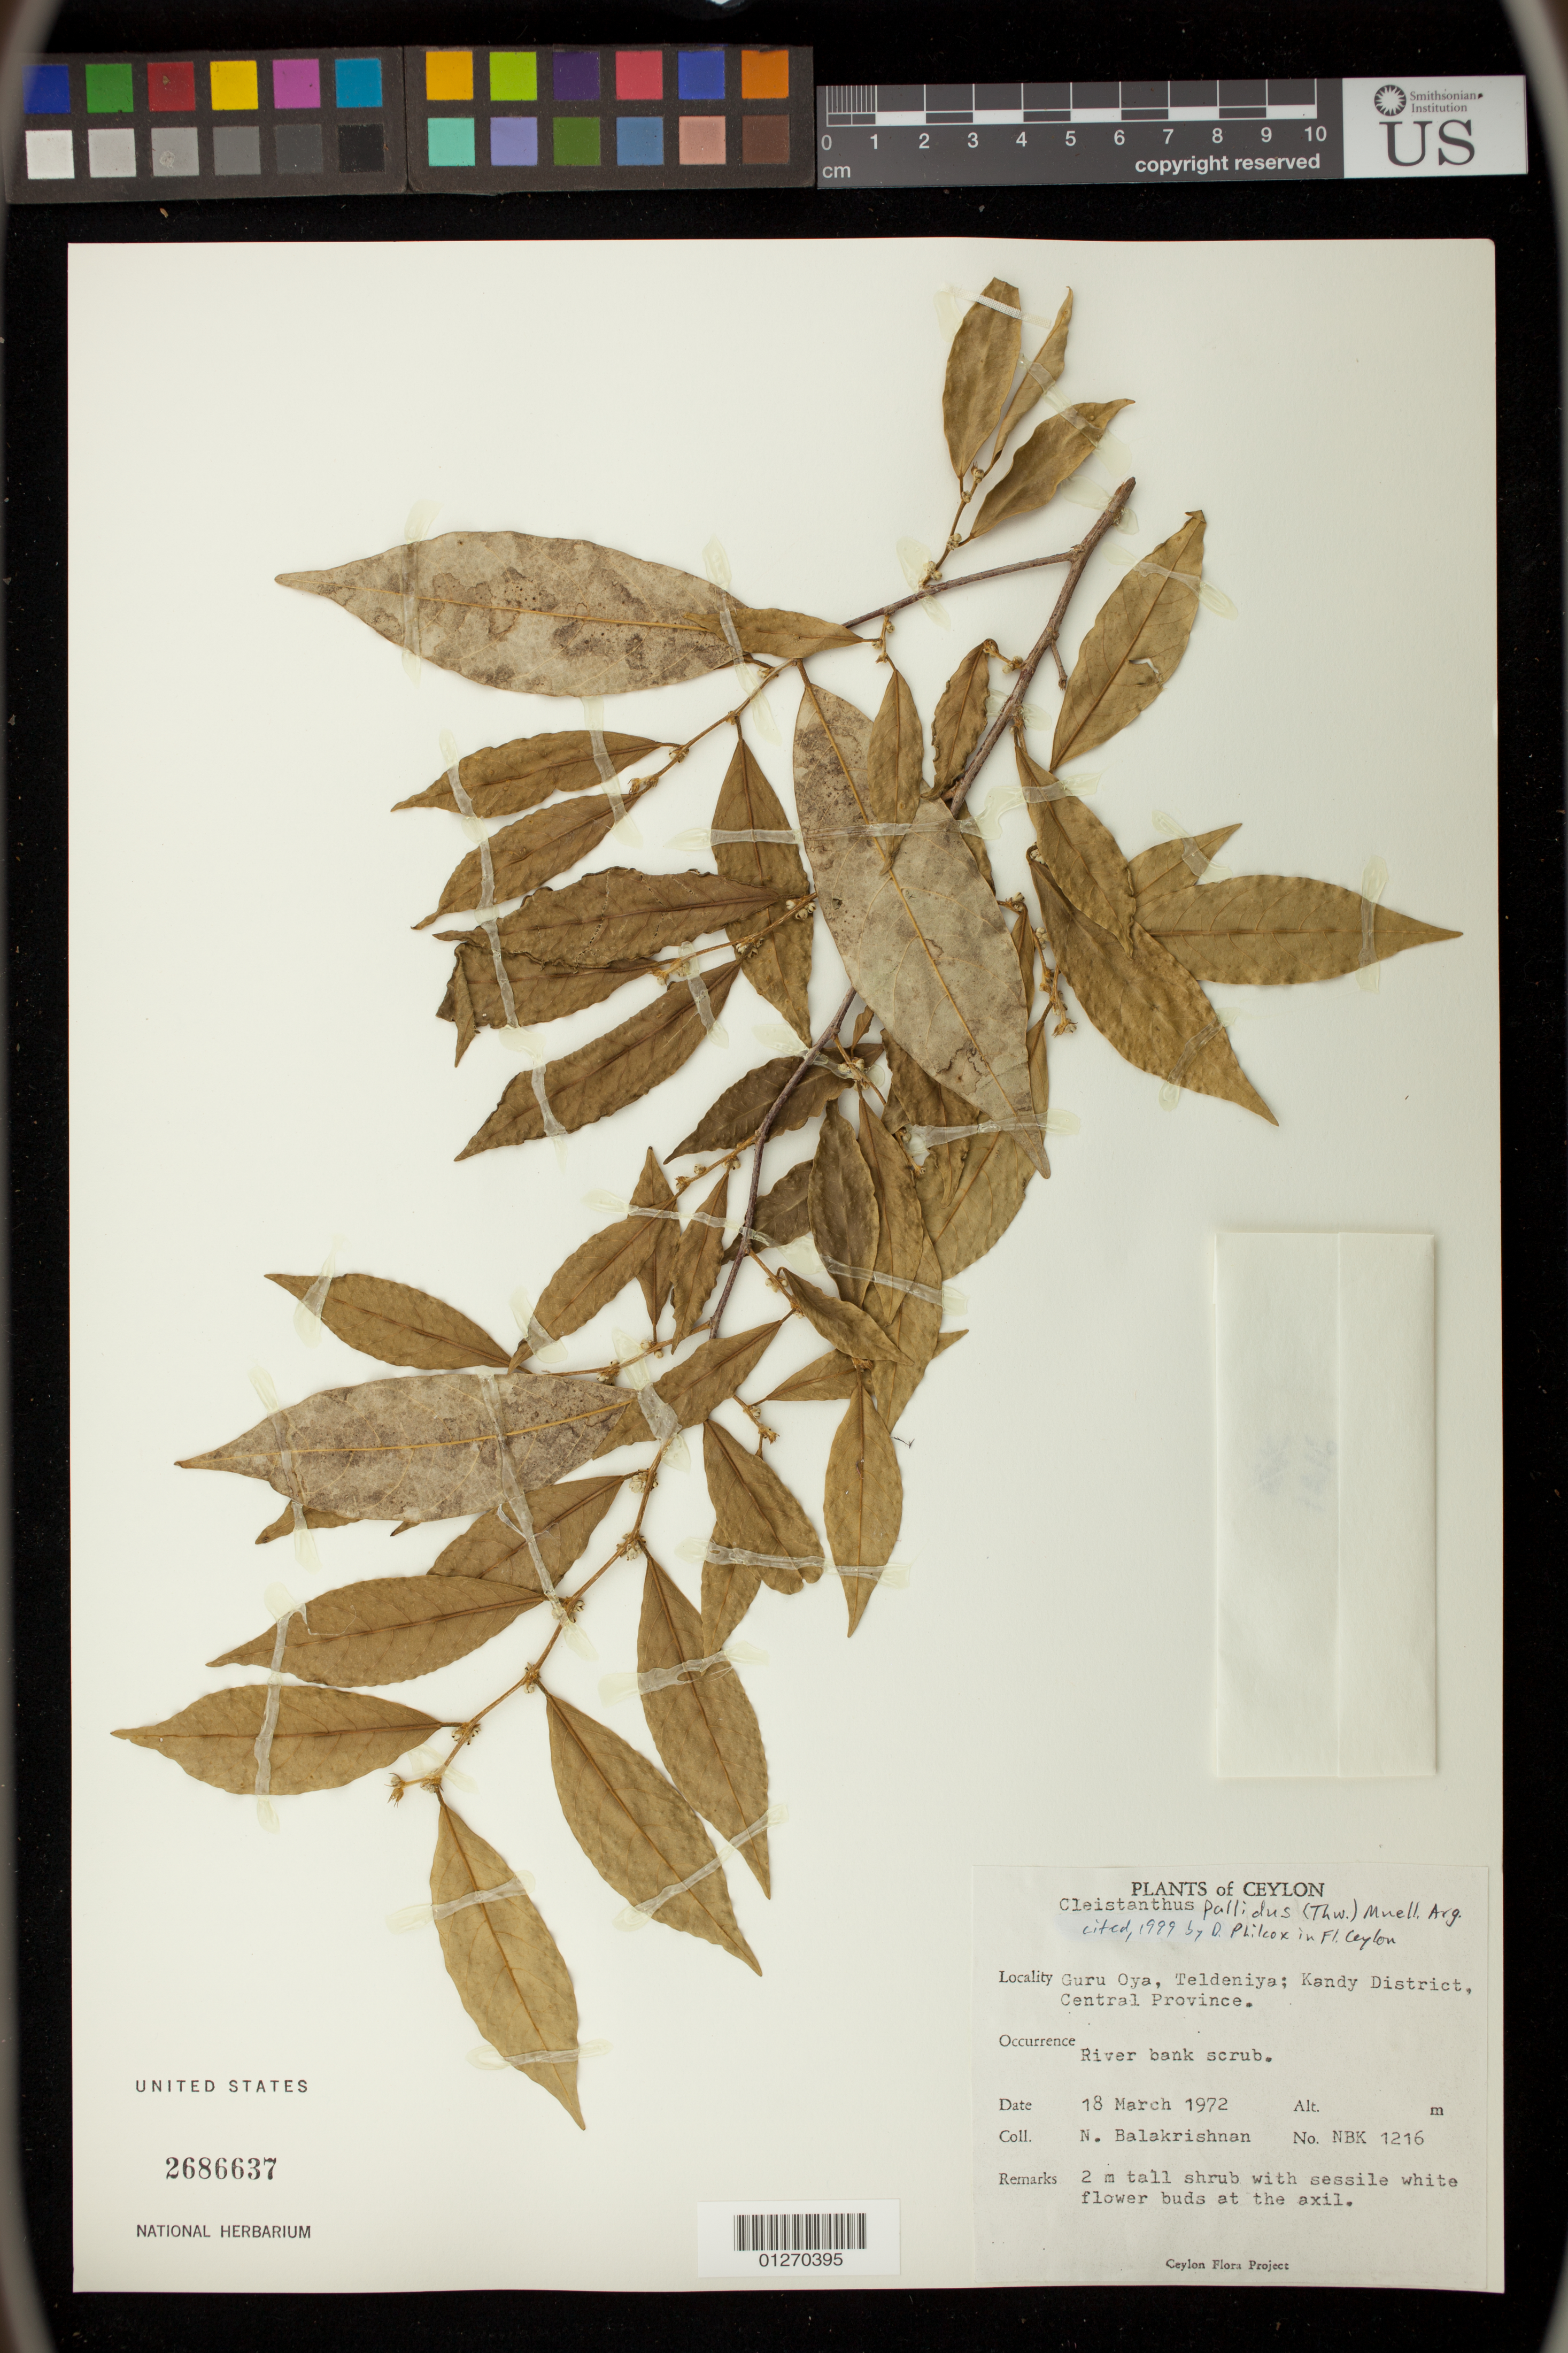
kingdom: Plantae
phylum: Tracheophyta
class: Magnoliopsida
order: Malpighiales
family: Phyllanthaceae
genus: Cleistanthus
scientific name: Cleistanthus pallidus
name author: (Thwaites) Müll. Arg.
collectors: N. Balakrishnan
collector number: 1216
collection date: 1972-03-18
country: Sri Lanka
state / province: Central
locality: Guru Oya, Teldeniya; Kandy District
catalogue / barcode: US 2686637